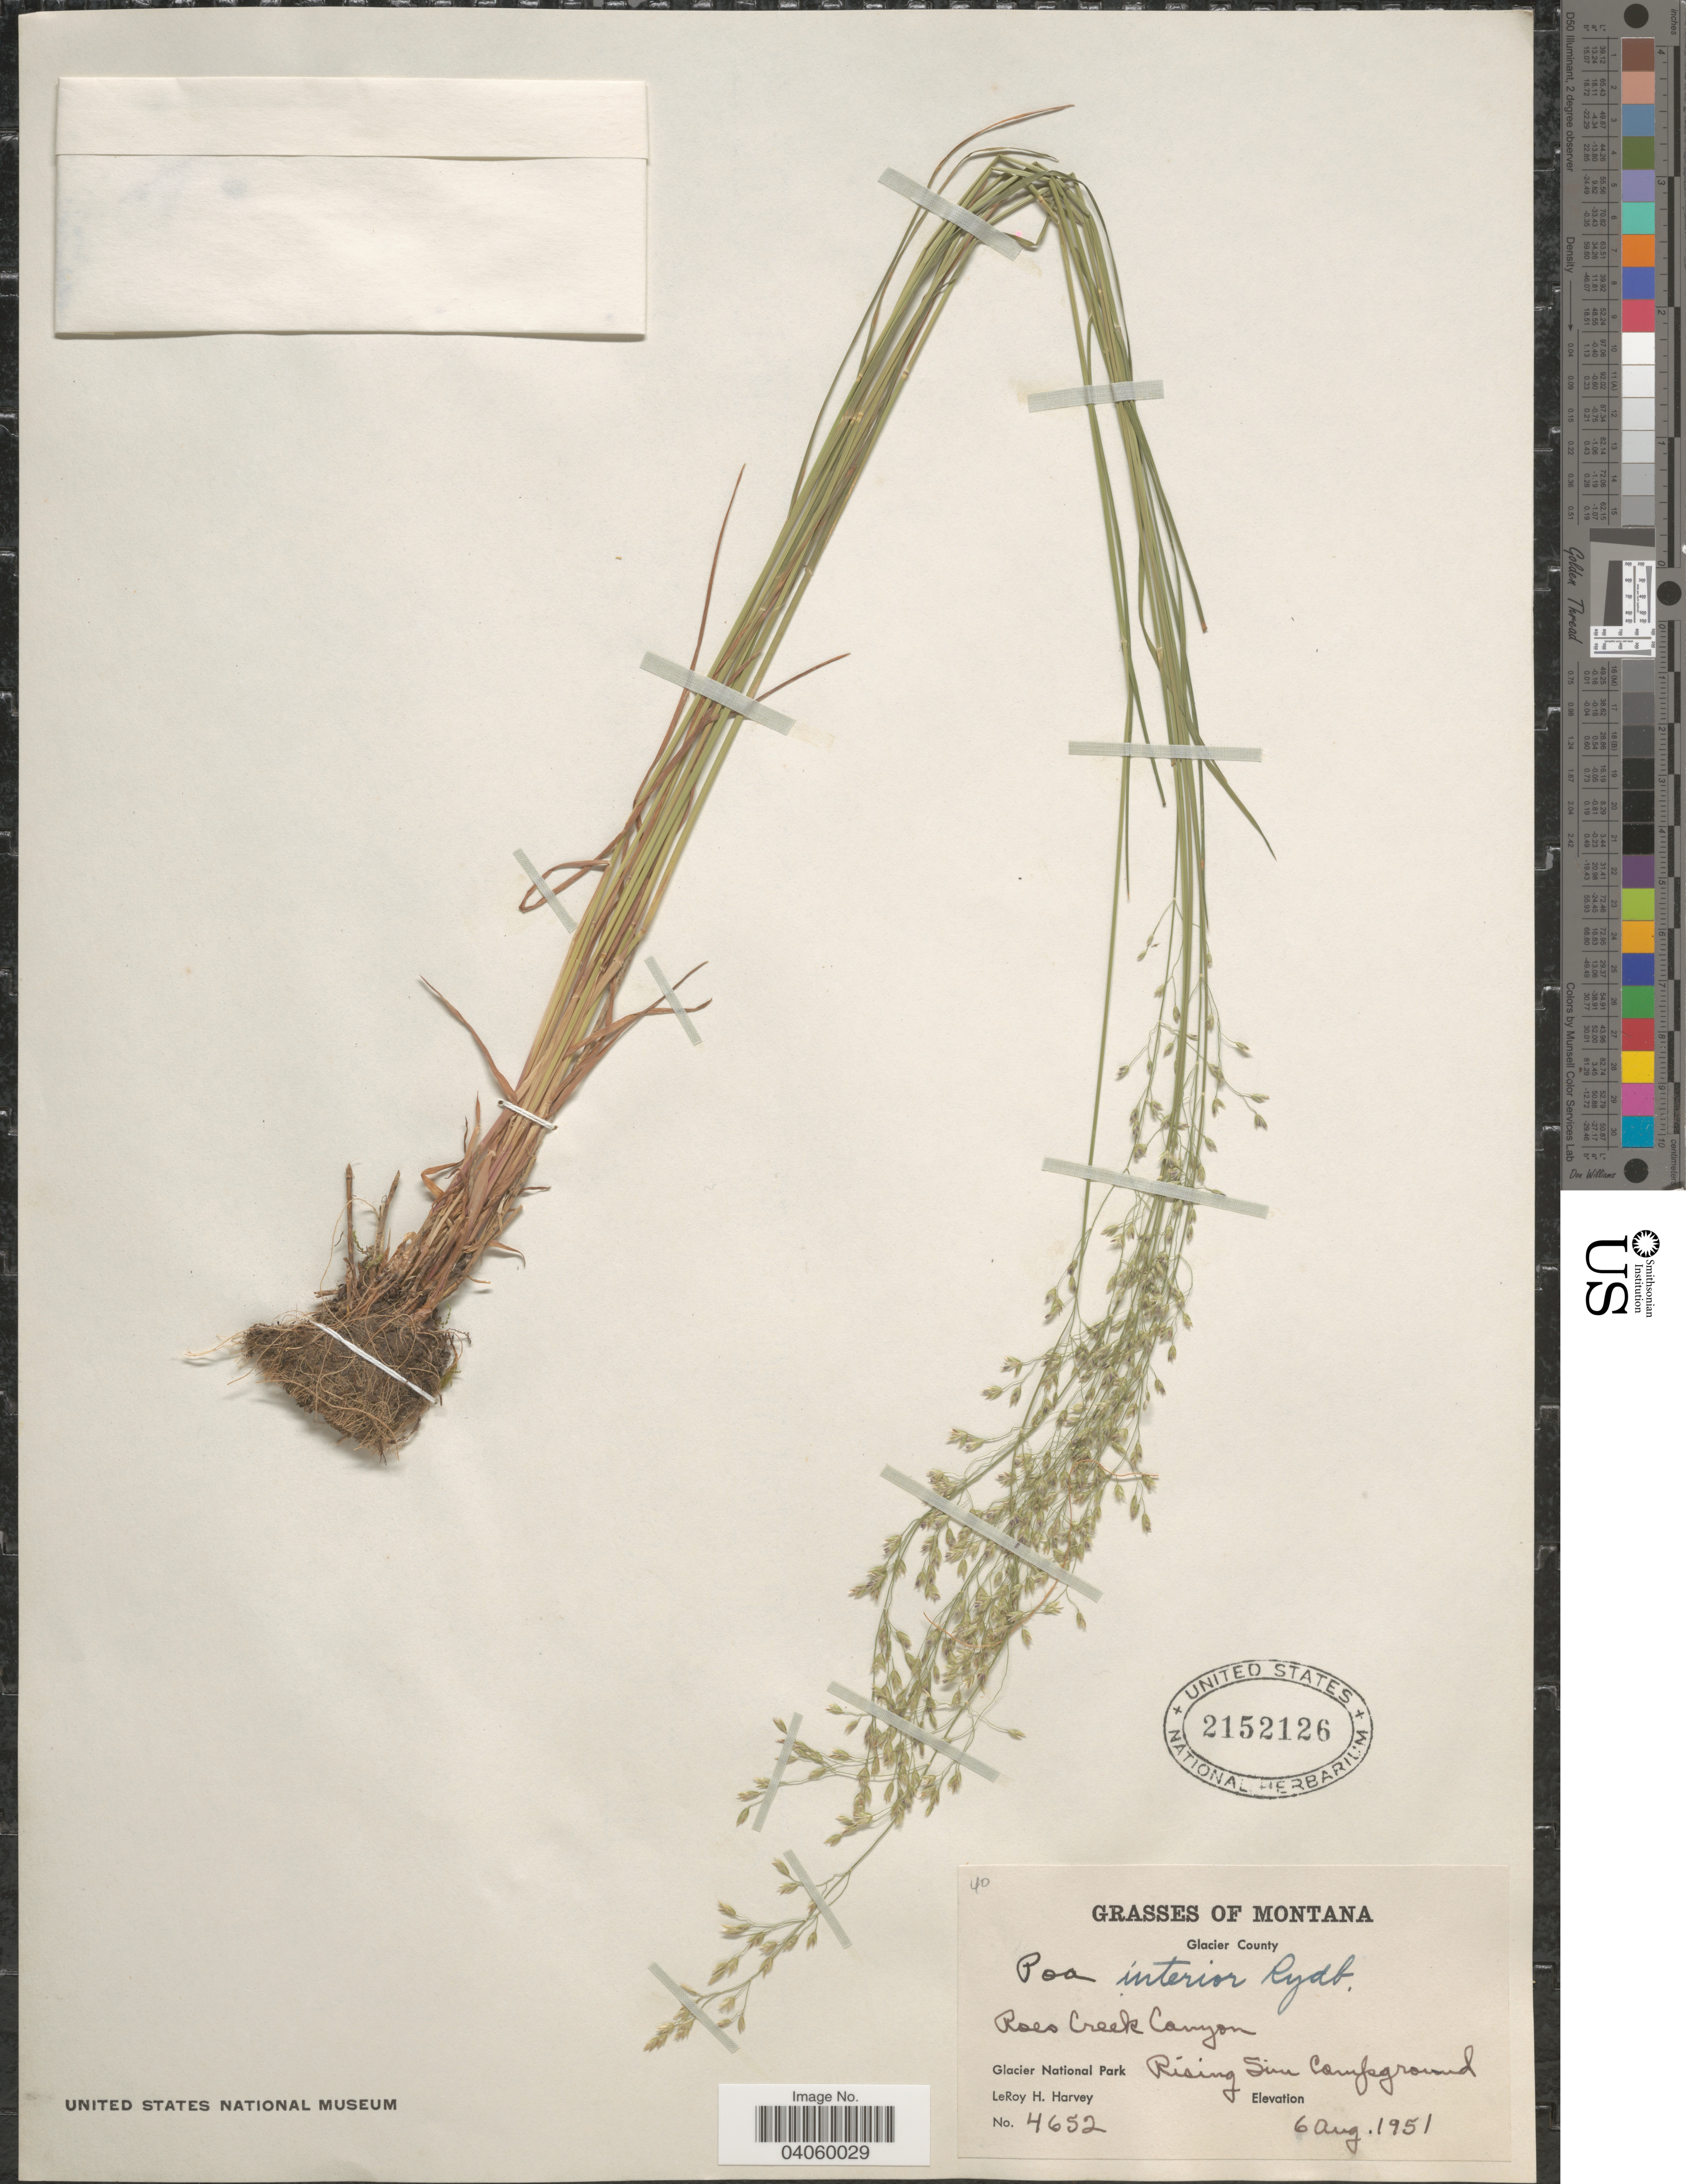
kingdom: Plantae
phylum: Tracheophyta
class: Liliopsida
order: Poales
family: Poaceae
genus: Poa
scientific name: Poa interior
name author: Rydb.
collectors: L. H. Harvey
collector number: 4652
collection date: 1951-08-06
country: United States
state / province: Montana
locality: Glacier County. Raes Creek Canyon. Glacier National Park. Rising Sun Campground.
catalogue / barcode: US 2152126